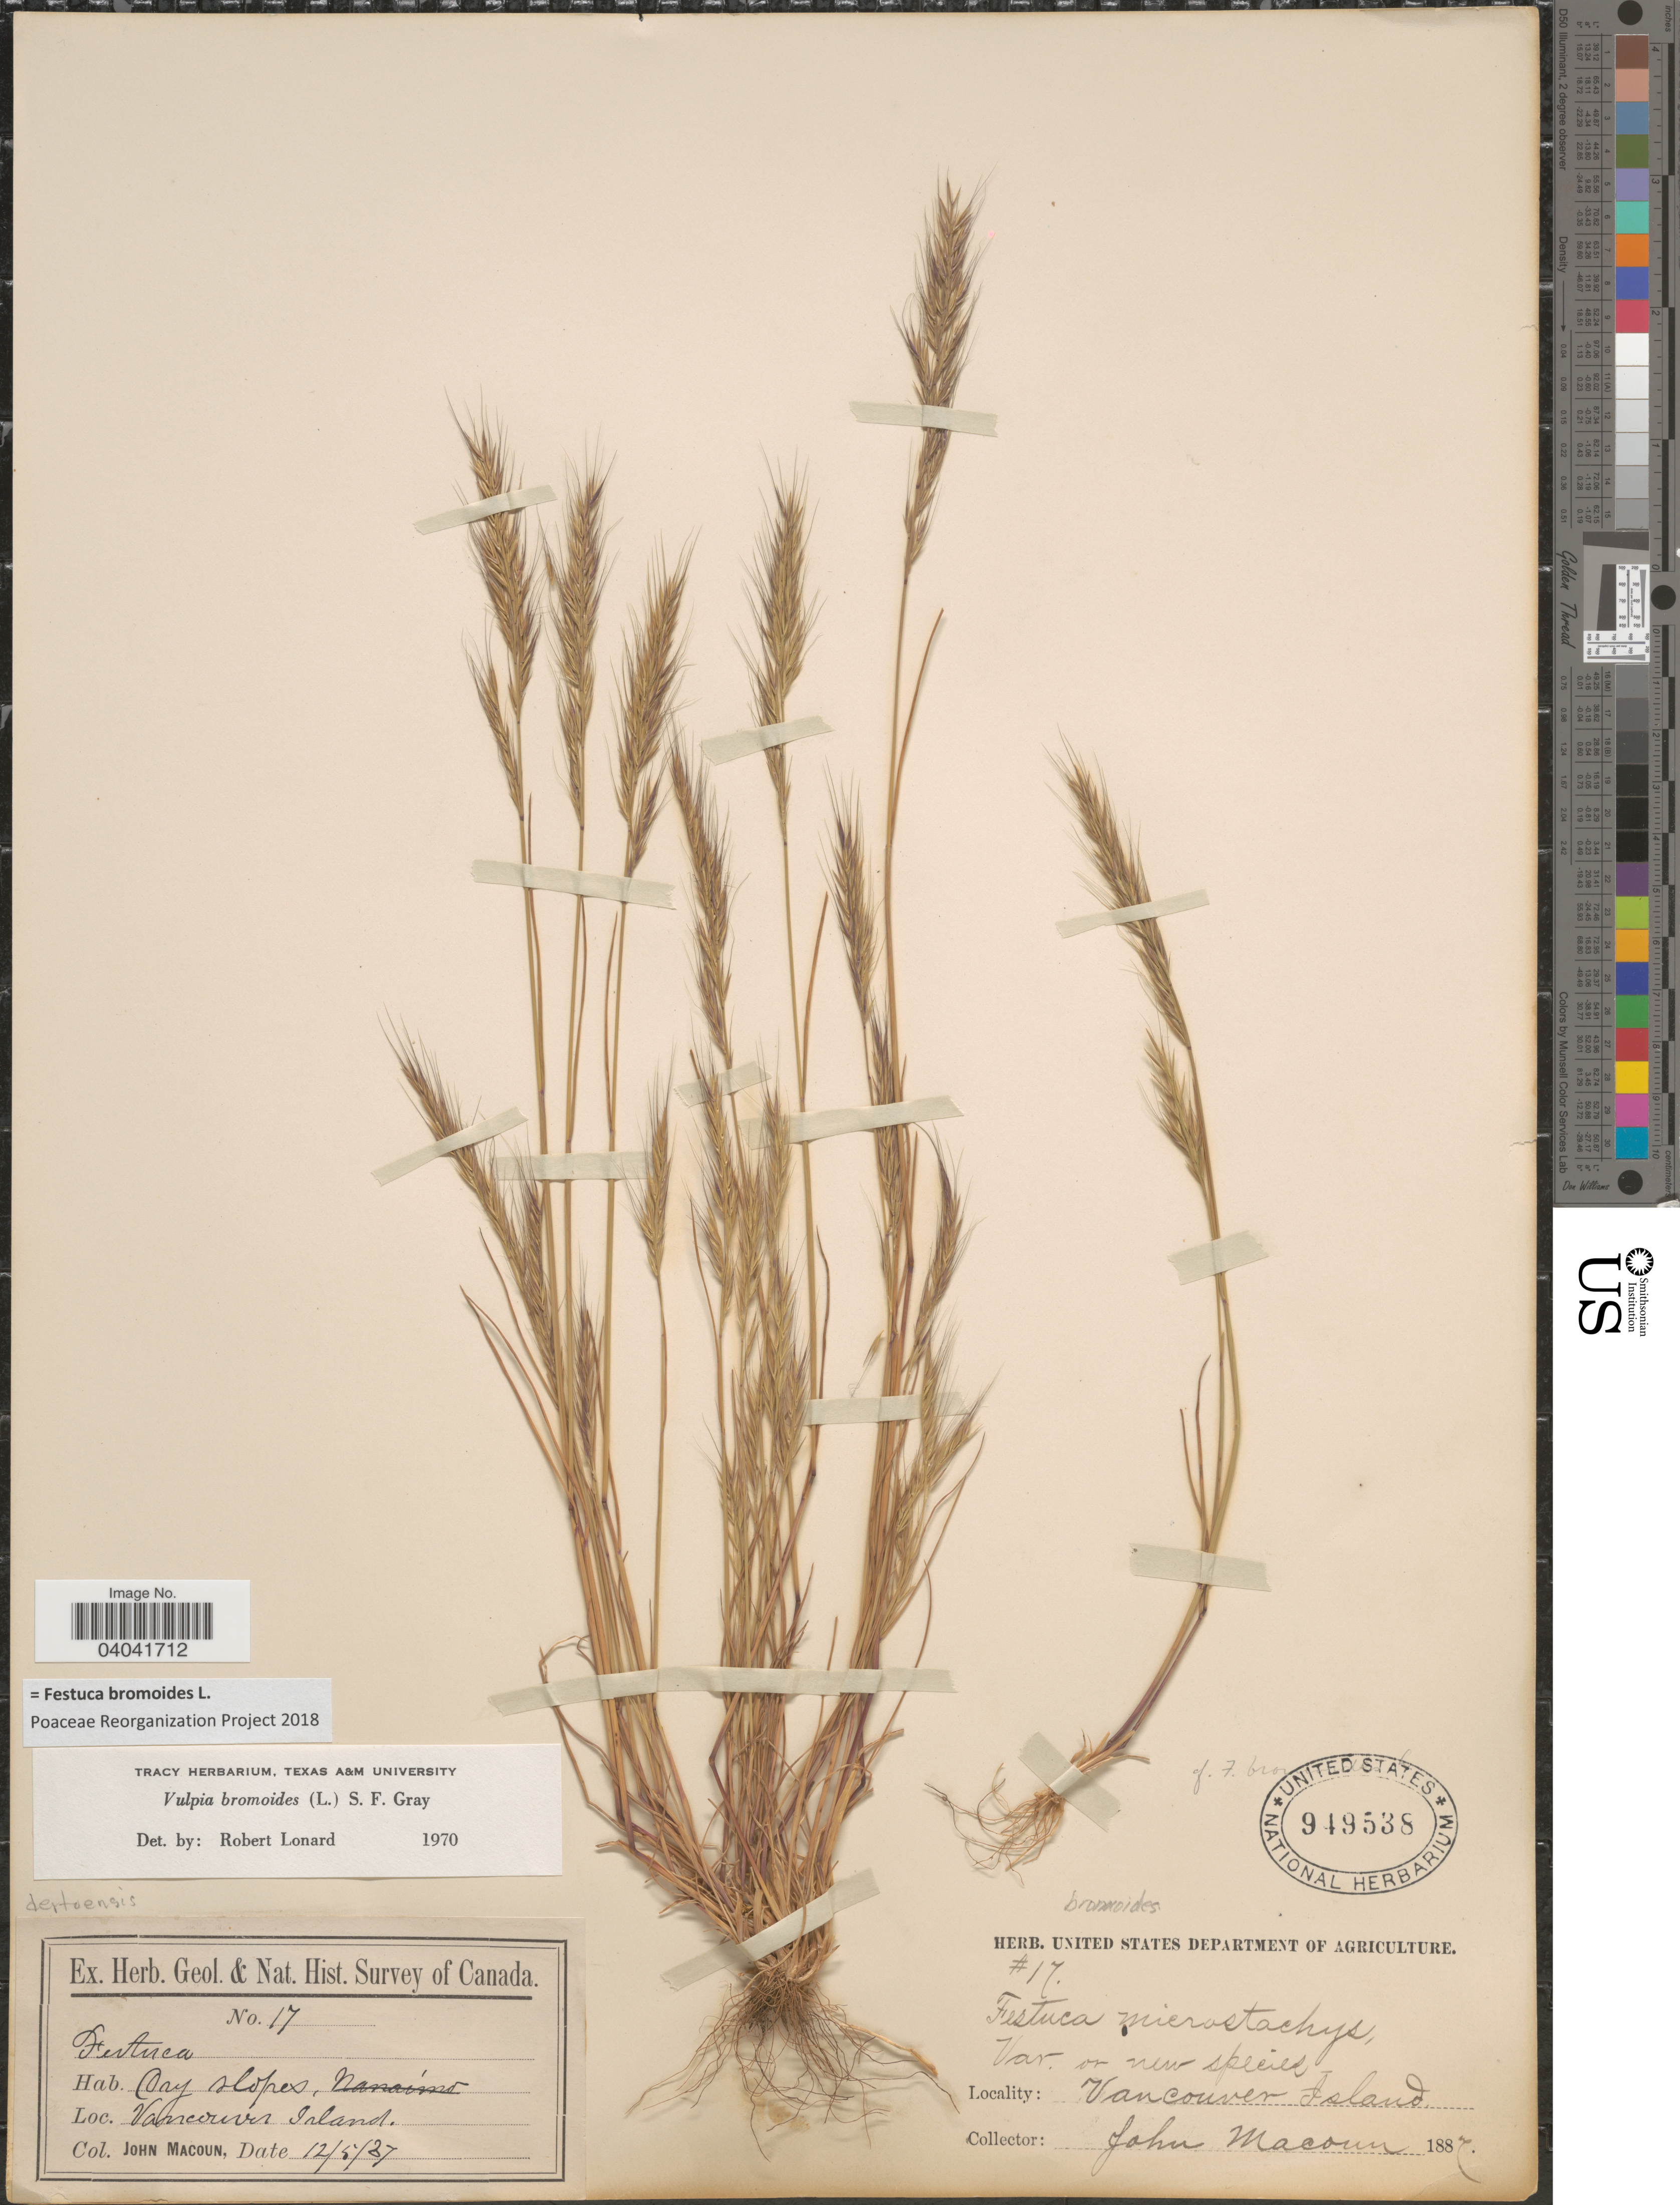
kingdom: Plantae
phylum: Tracheophyta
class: Liliopsida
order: Poales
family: Poaceae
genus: Festuca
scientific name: Festuca bromoides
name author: L.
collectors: J. Macoun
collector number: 17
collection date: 1887-05-12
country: Canada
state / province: British Columbia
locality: Vancouver Island.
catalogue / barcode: US 949538